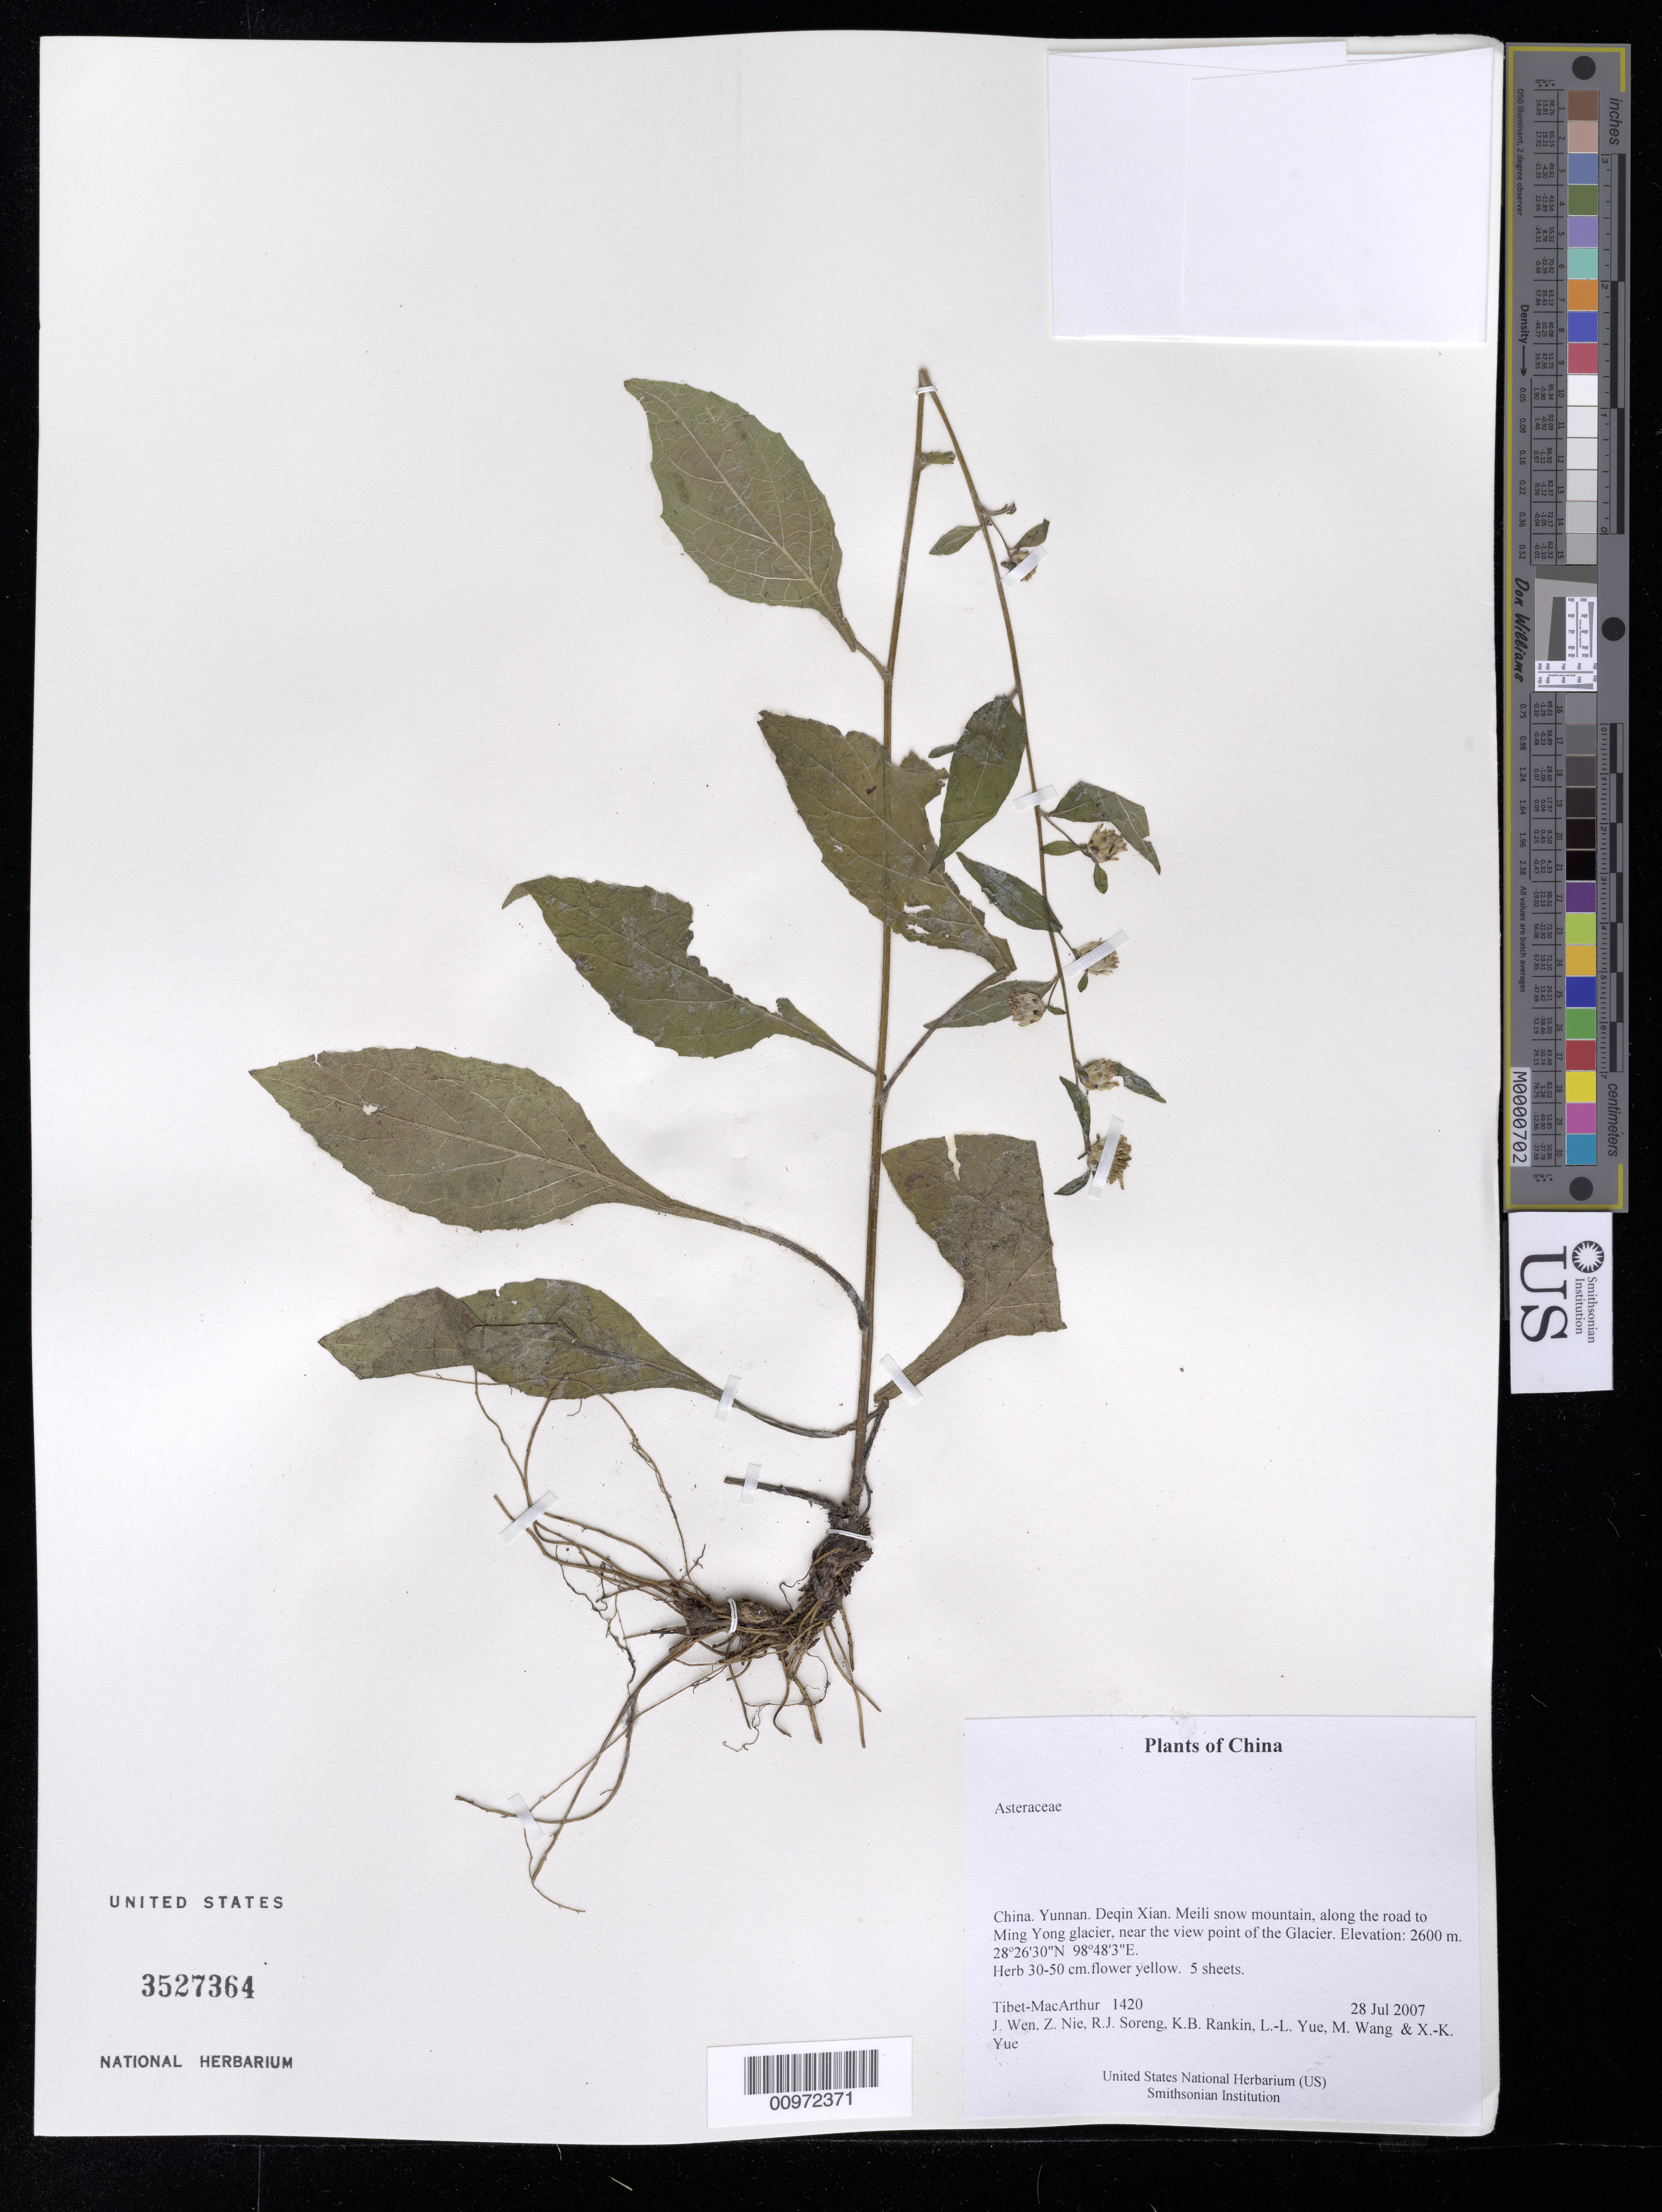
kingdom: Plantae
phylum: Tracheophyta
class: Magnoliopsida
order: Asterales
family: Asteraceae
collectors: Tibet-MacArthur, J. Wen, Z. Nie, R. J. Soreng, K. Rankin, L. Yue, M. Wang & X. Yue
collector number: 1420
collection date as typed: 28 Jul 2007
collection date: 2007-07-28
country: China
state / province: Yunnan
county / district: Deqin Xian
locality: Meili snow mountain, along the road to Ming Yong glacier, near the view point of the Glacier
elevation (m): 2600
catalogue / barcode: US 3527364